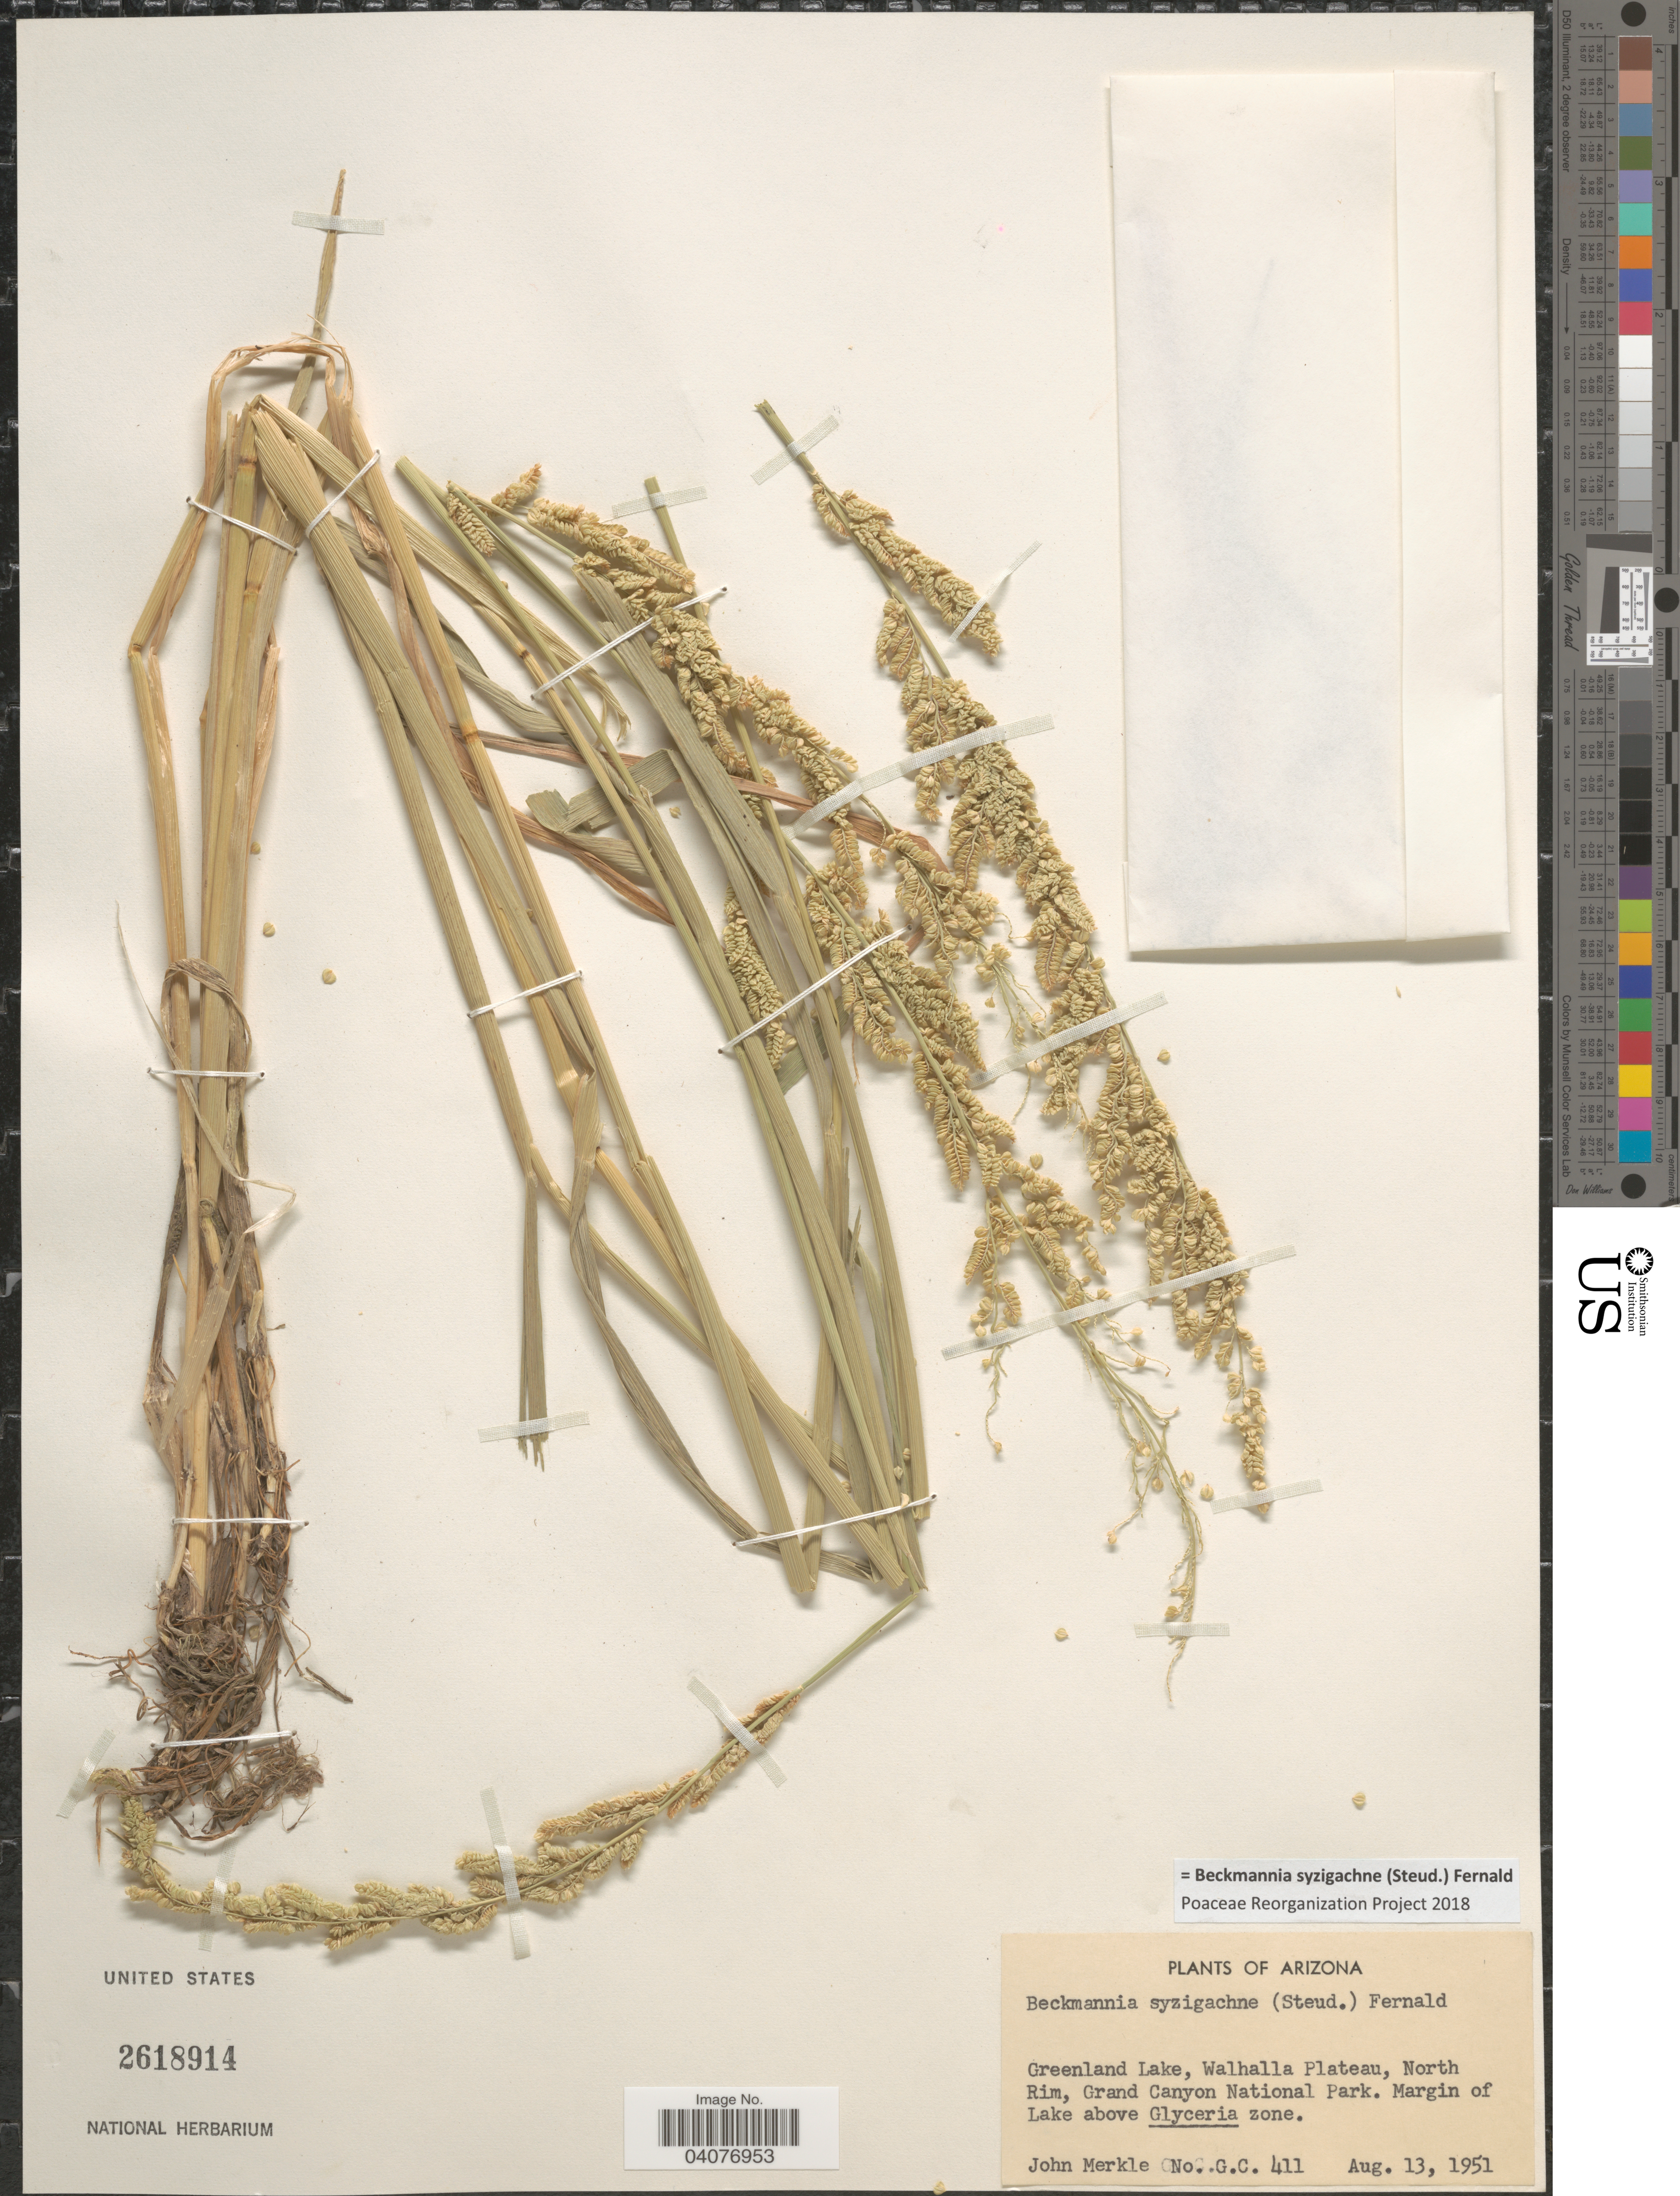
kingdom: Plantae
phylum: Tracheophyta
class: Liliopsida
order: Poales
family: Poaceae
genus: Beckmannia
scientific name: Beckmannia syzigachne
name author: (Steud.) Fernald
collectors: J. Merkle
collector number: G.C.411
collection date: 1951-08-13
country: United States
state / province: Arizona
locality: Greenland Lake, Walhalla Plateau, North Rim, Grand Canyon National Park. Margin of Lake above Glyceria zone.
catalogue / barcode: US 2618914